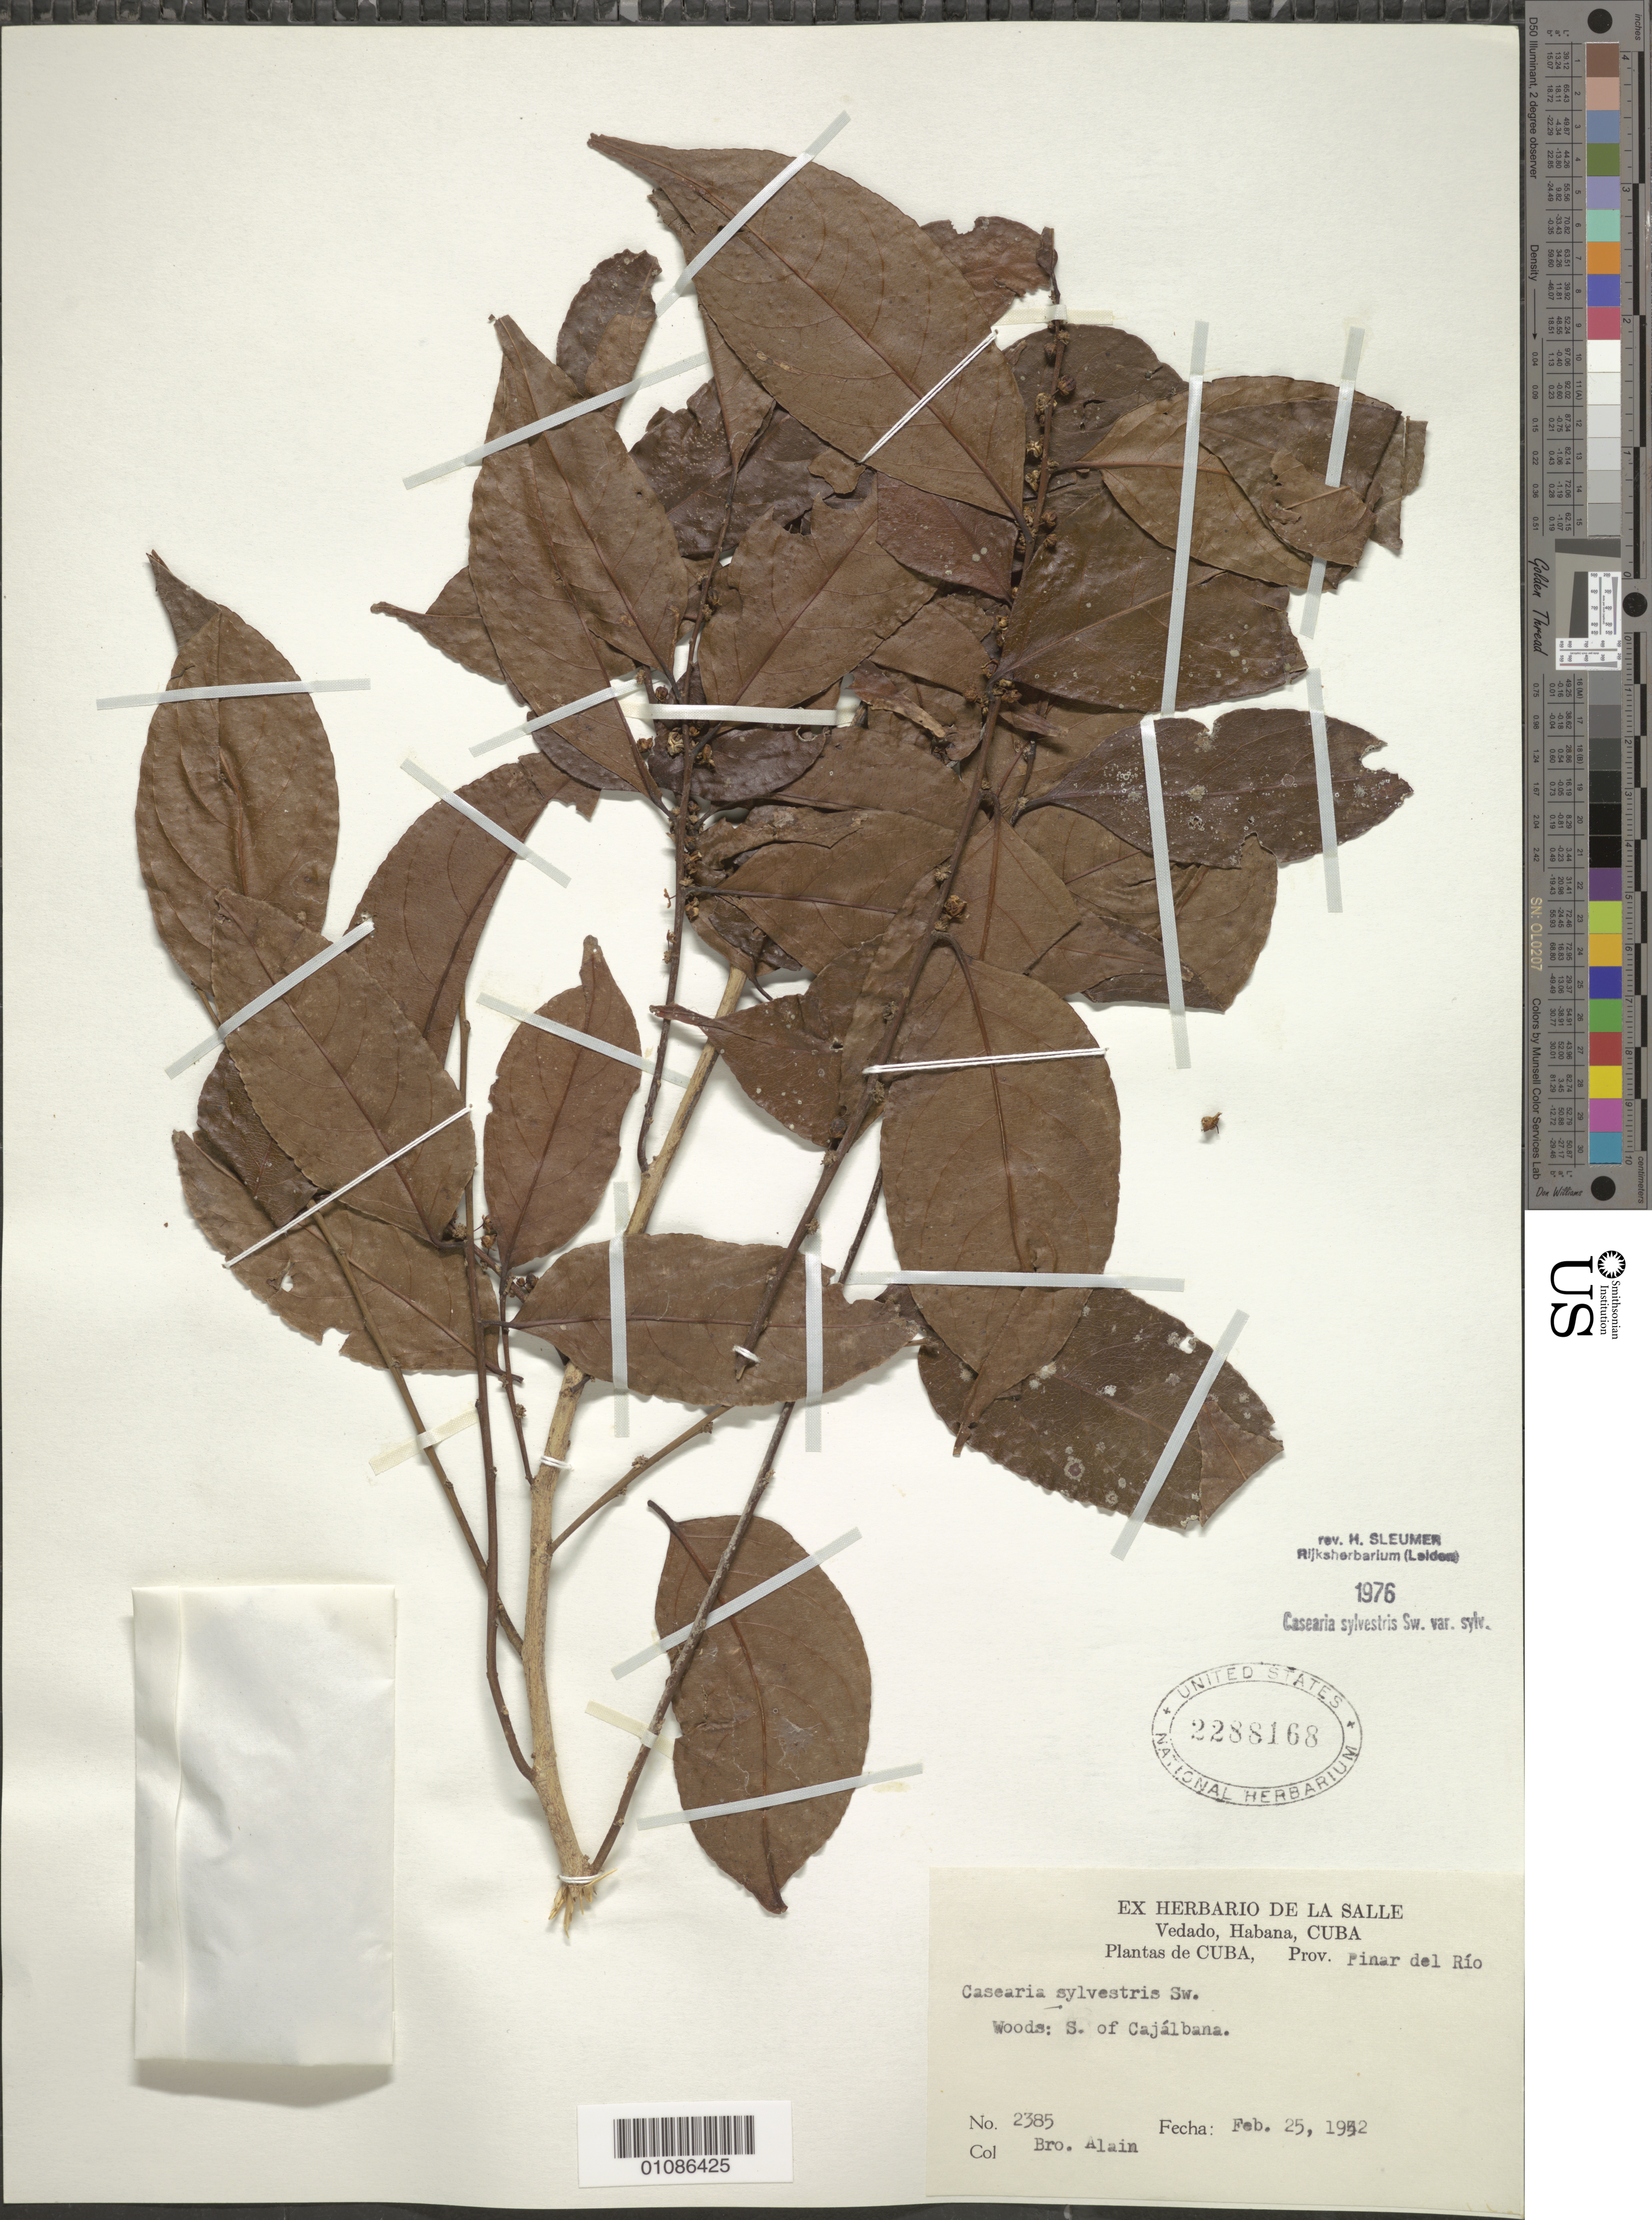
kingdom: Plantae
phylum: Tracheophyta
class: Magnoliopsida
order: Malpighiales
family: Salicaceae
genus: Casearia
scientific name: Casearia sylvestris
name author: Sw.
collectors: A. H. Liogier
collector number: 2385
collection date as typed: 25 Feb 1952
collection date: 1952-02-25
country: Cuba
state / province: Pinar del Rio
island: Cuba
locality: S of Cajalbana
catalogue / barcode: US 2288168